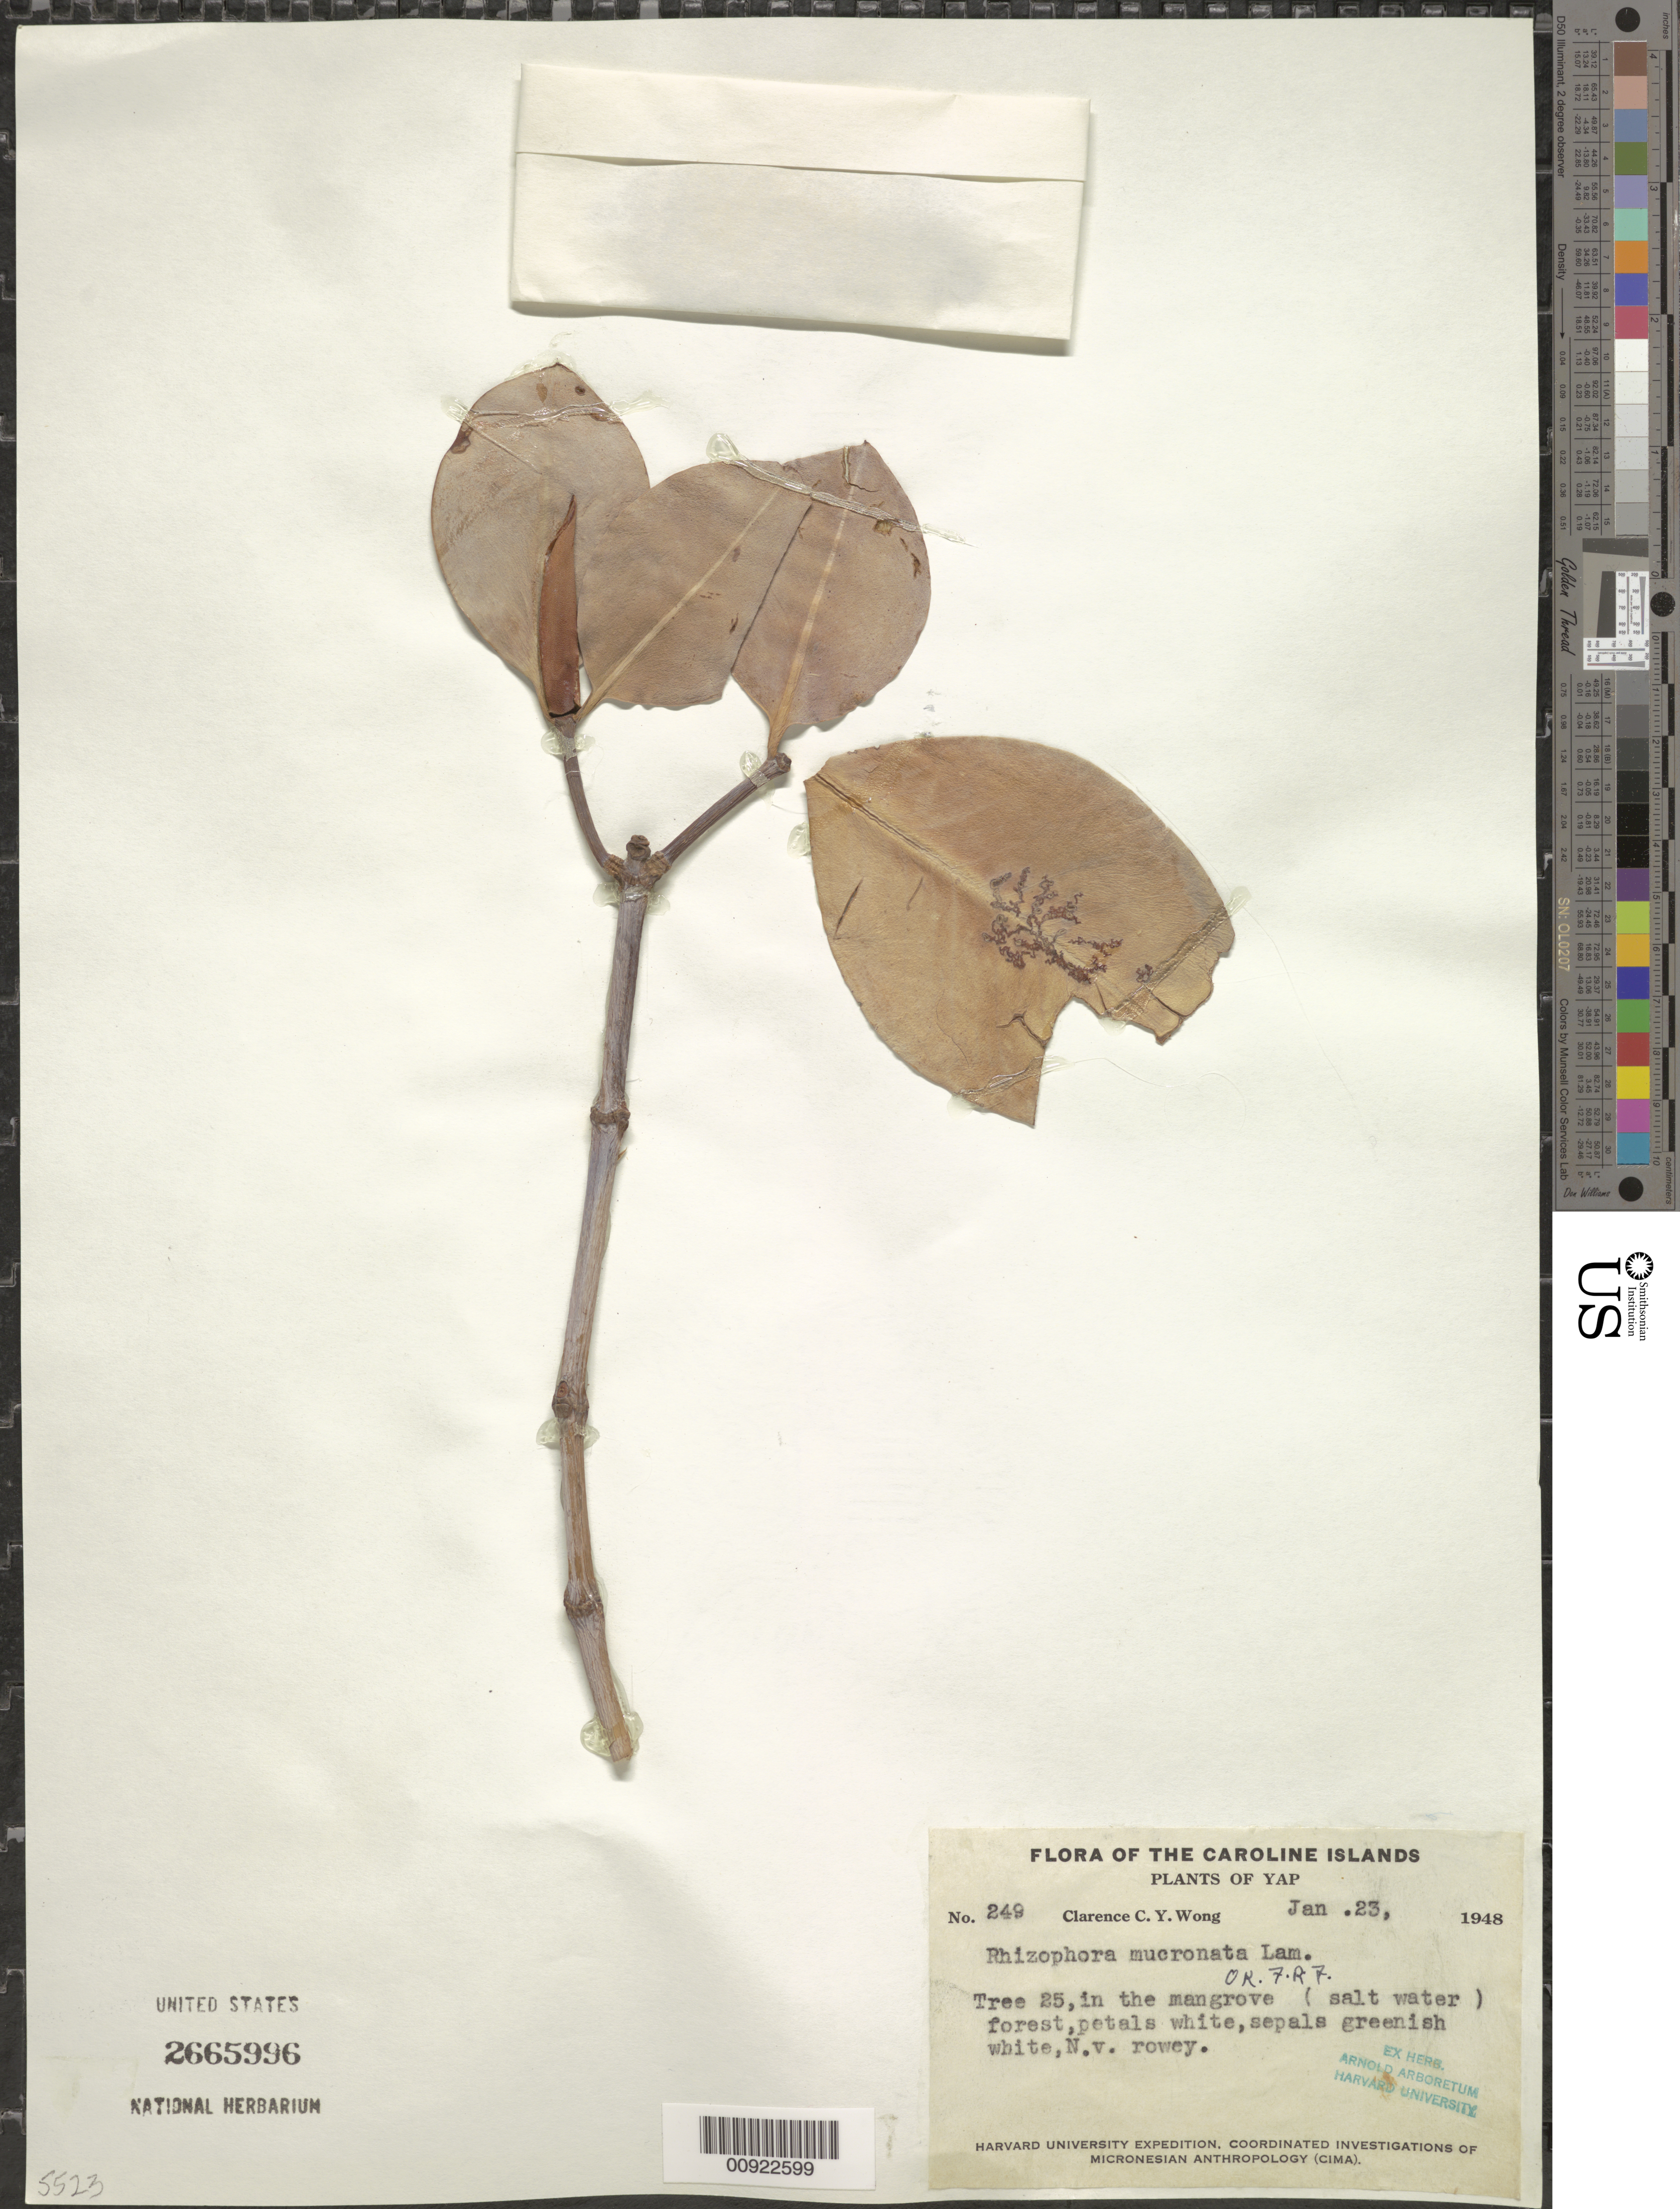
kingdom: Plantae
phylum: Tracheophyta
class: Magnoliopsida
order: Malpighiales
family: Rhizophoraceae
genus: Rhizophora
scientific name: Rhizophora mucronata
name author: Lam.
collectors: C. Wong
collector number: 249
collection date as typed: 23 Jan 1948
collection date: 1948-01-23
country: Micronesia, Federated States of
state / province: Yap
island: Yap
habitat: In the mangrove (salt water) forest.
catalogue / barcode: US 2665996